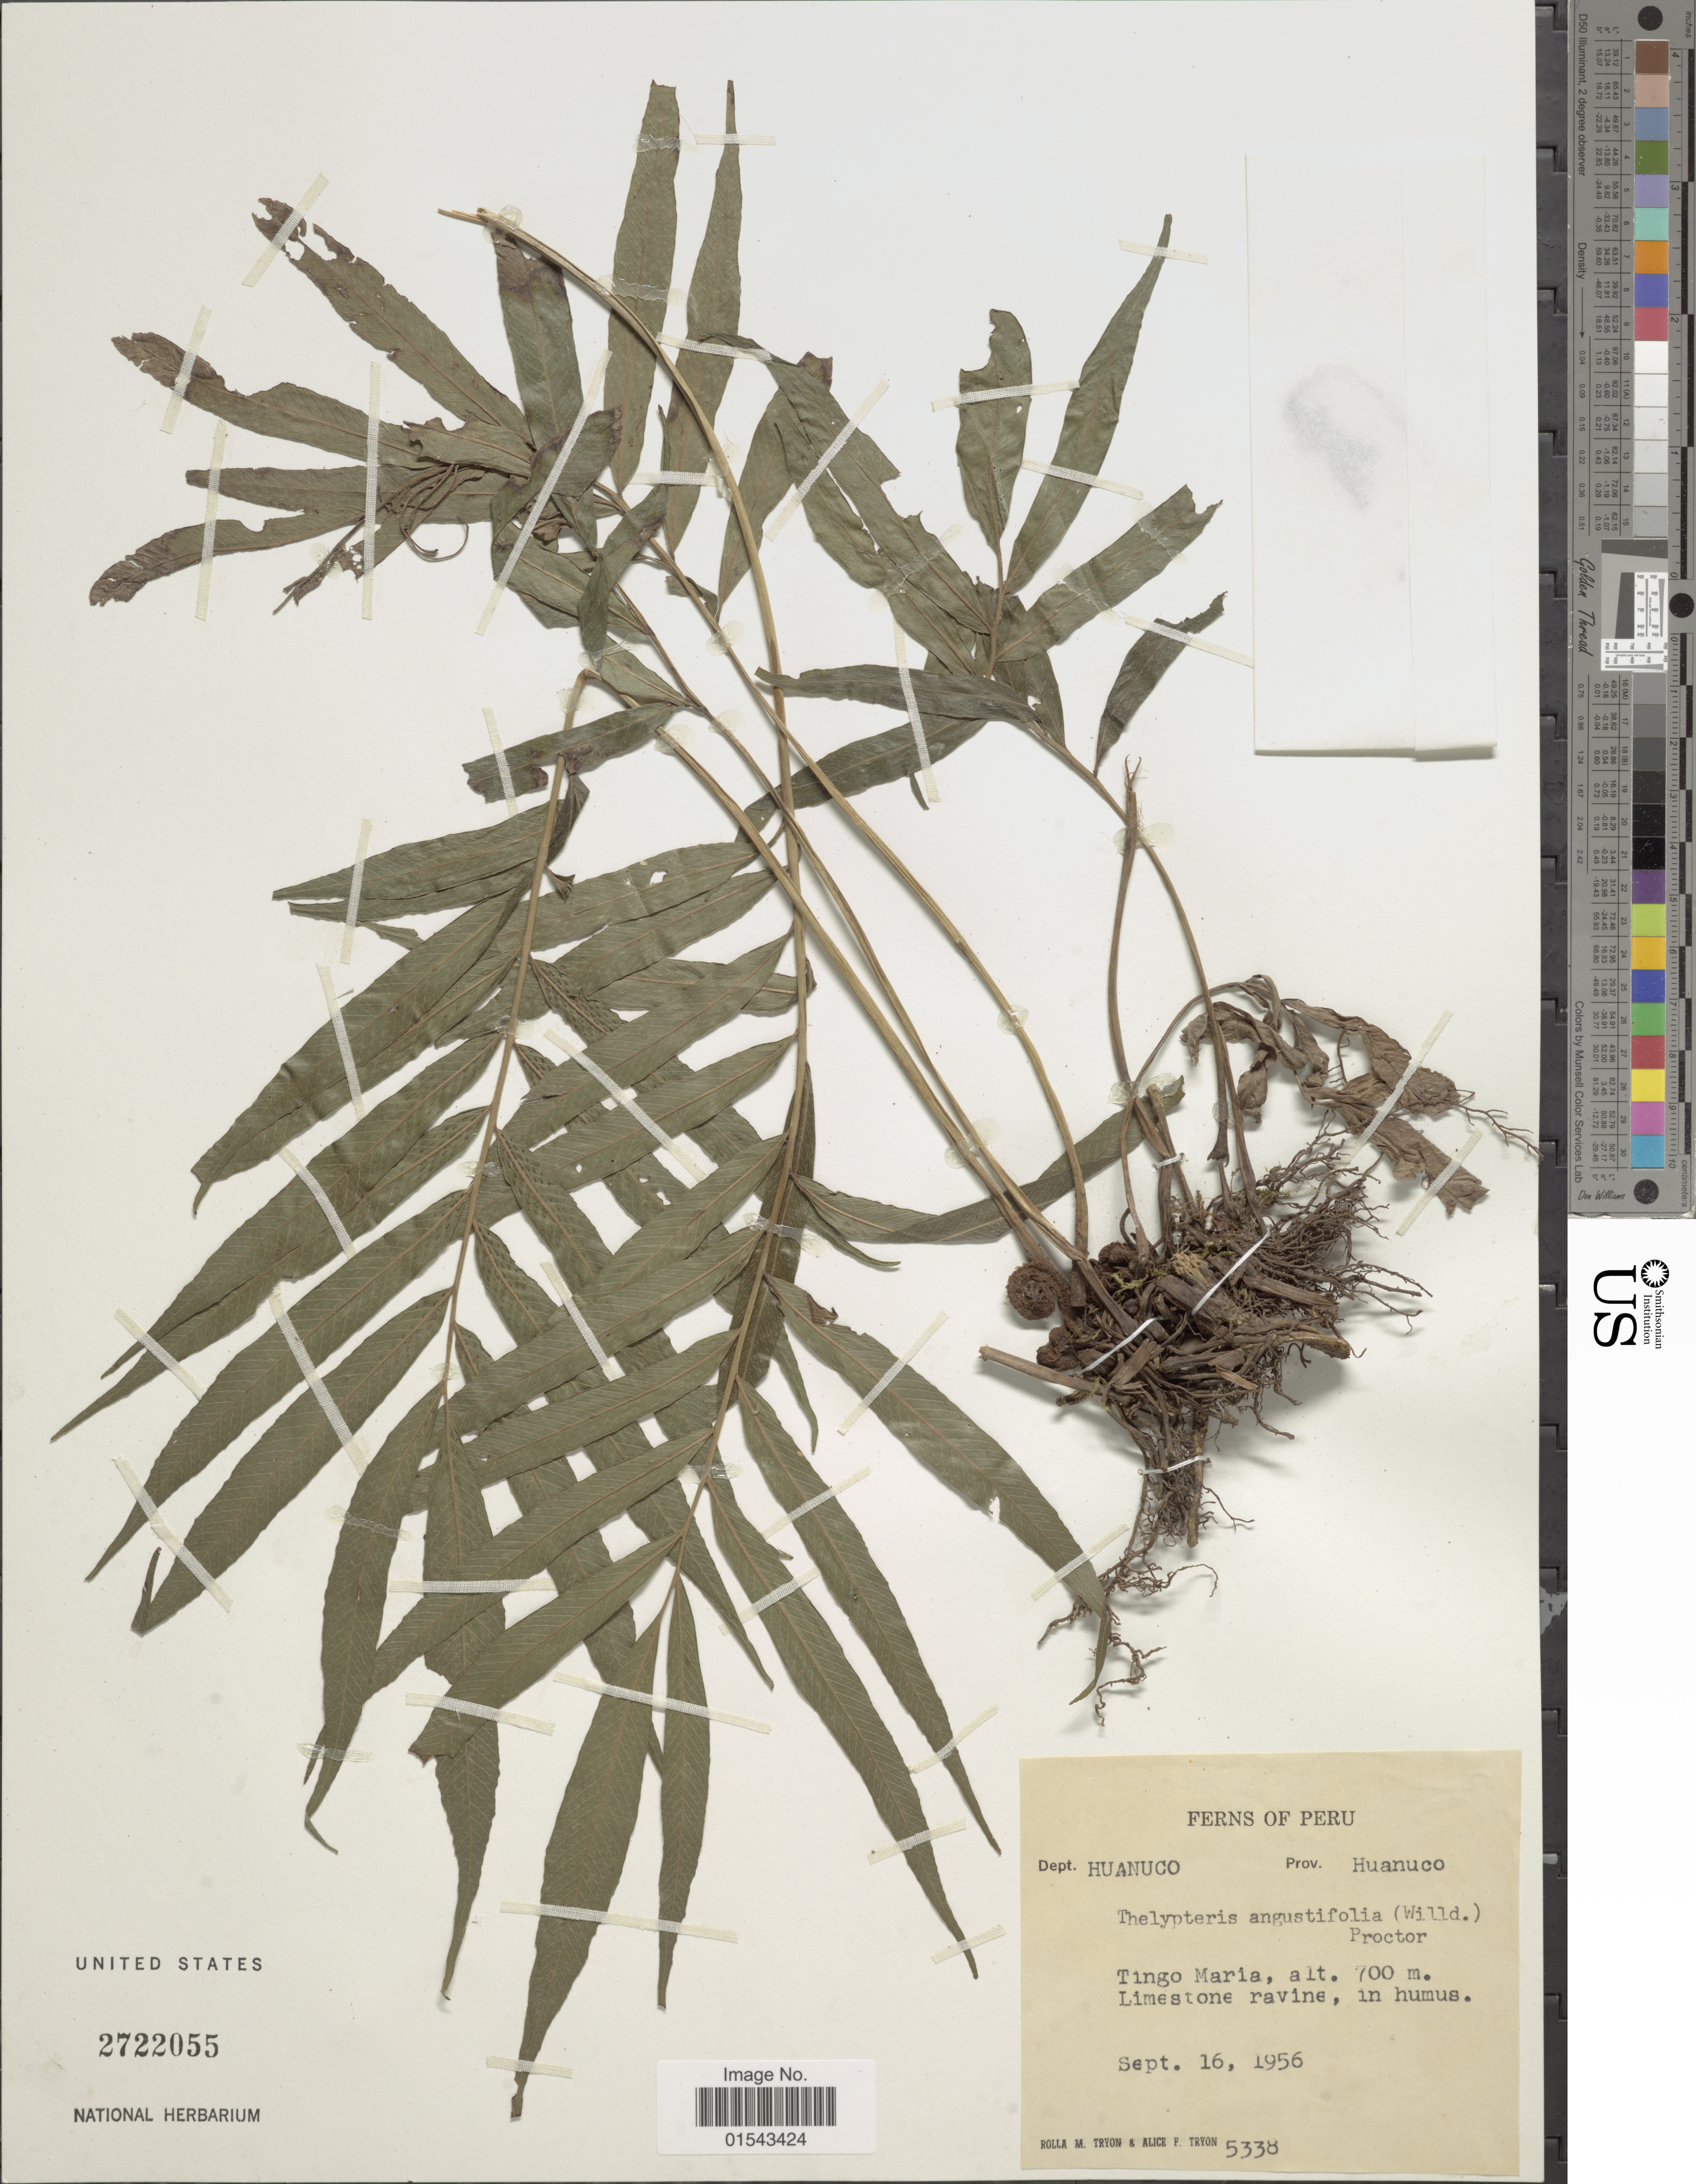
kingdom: Plantae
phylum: Tracheophyta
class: Polypodiopsida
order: Polypodiales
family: Thelypteridaceae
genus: Meniscium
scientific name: Meniscium angustifolium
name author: Willd.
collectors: R. M. Tryon & A. F. Tryon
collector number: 5338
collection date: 1956-09-16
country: Peru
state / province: Huánuco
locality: Prov. Huanuco. Tingo Maria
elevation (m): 700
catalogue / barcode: US 2722055